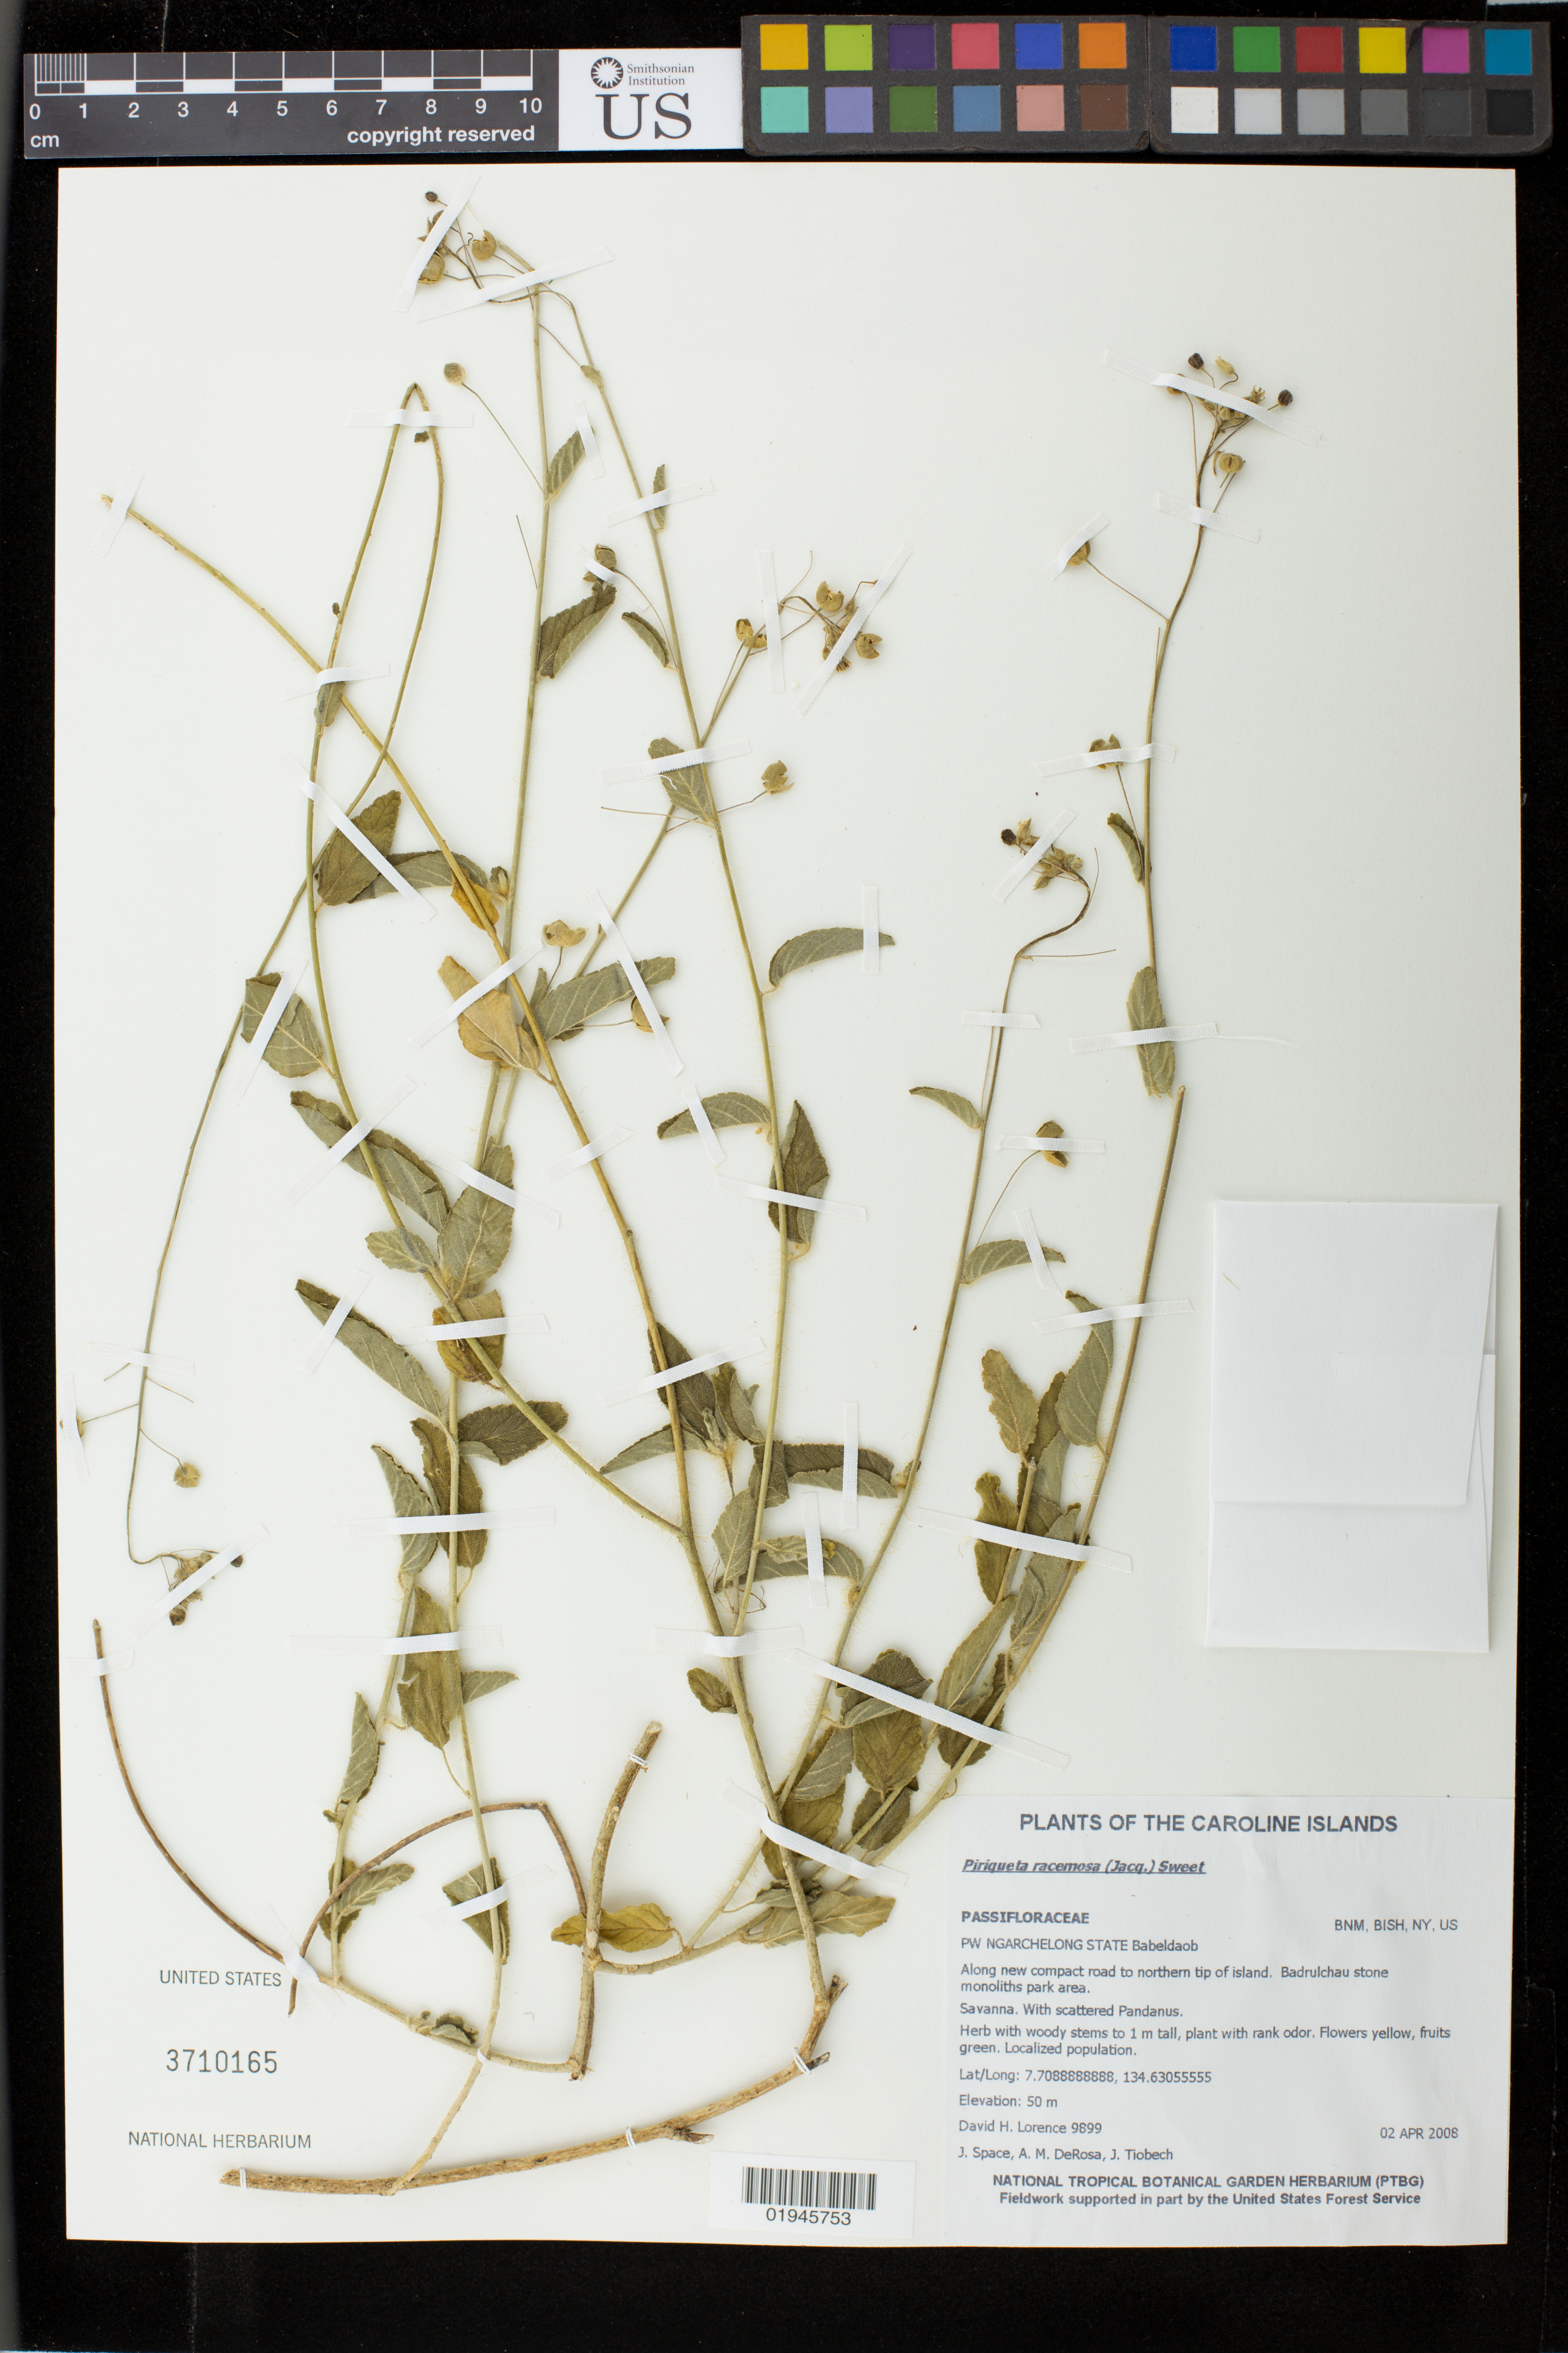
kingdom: Plantae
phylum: Tracheophyta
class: Magnoliopsida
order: Malpighiales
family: Turneraceae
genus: Piriqueta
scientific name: Piriqueta racemosa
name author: (Jacq.) Sweet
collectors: D. Lorence, J. Space, A. DeRosa & J. Tiobech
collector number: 9899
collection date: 2008-04-02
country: Palau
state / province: Ngarchelong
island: Babeldaob [Babelthuap]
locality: Along new compact road to northern tip of island, Badrulchau stone monoliths park area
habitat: Savanna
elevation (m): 50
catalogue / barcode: US 3710165